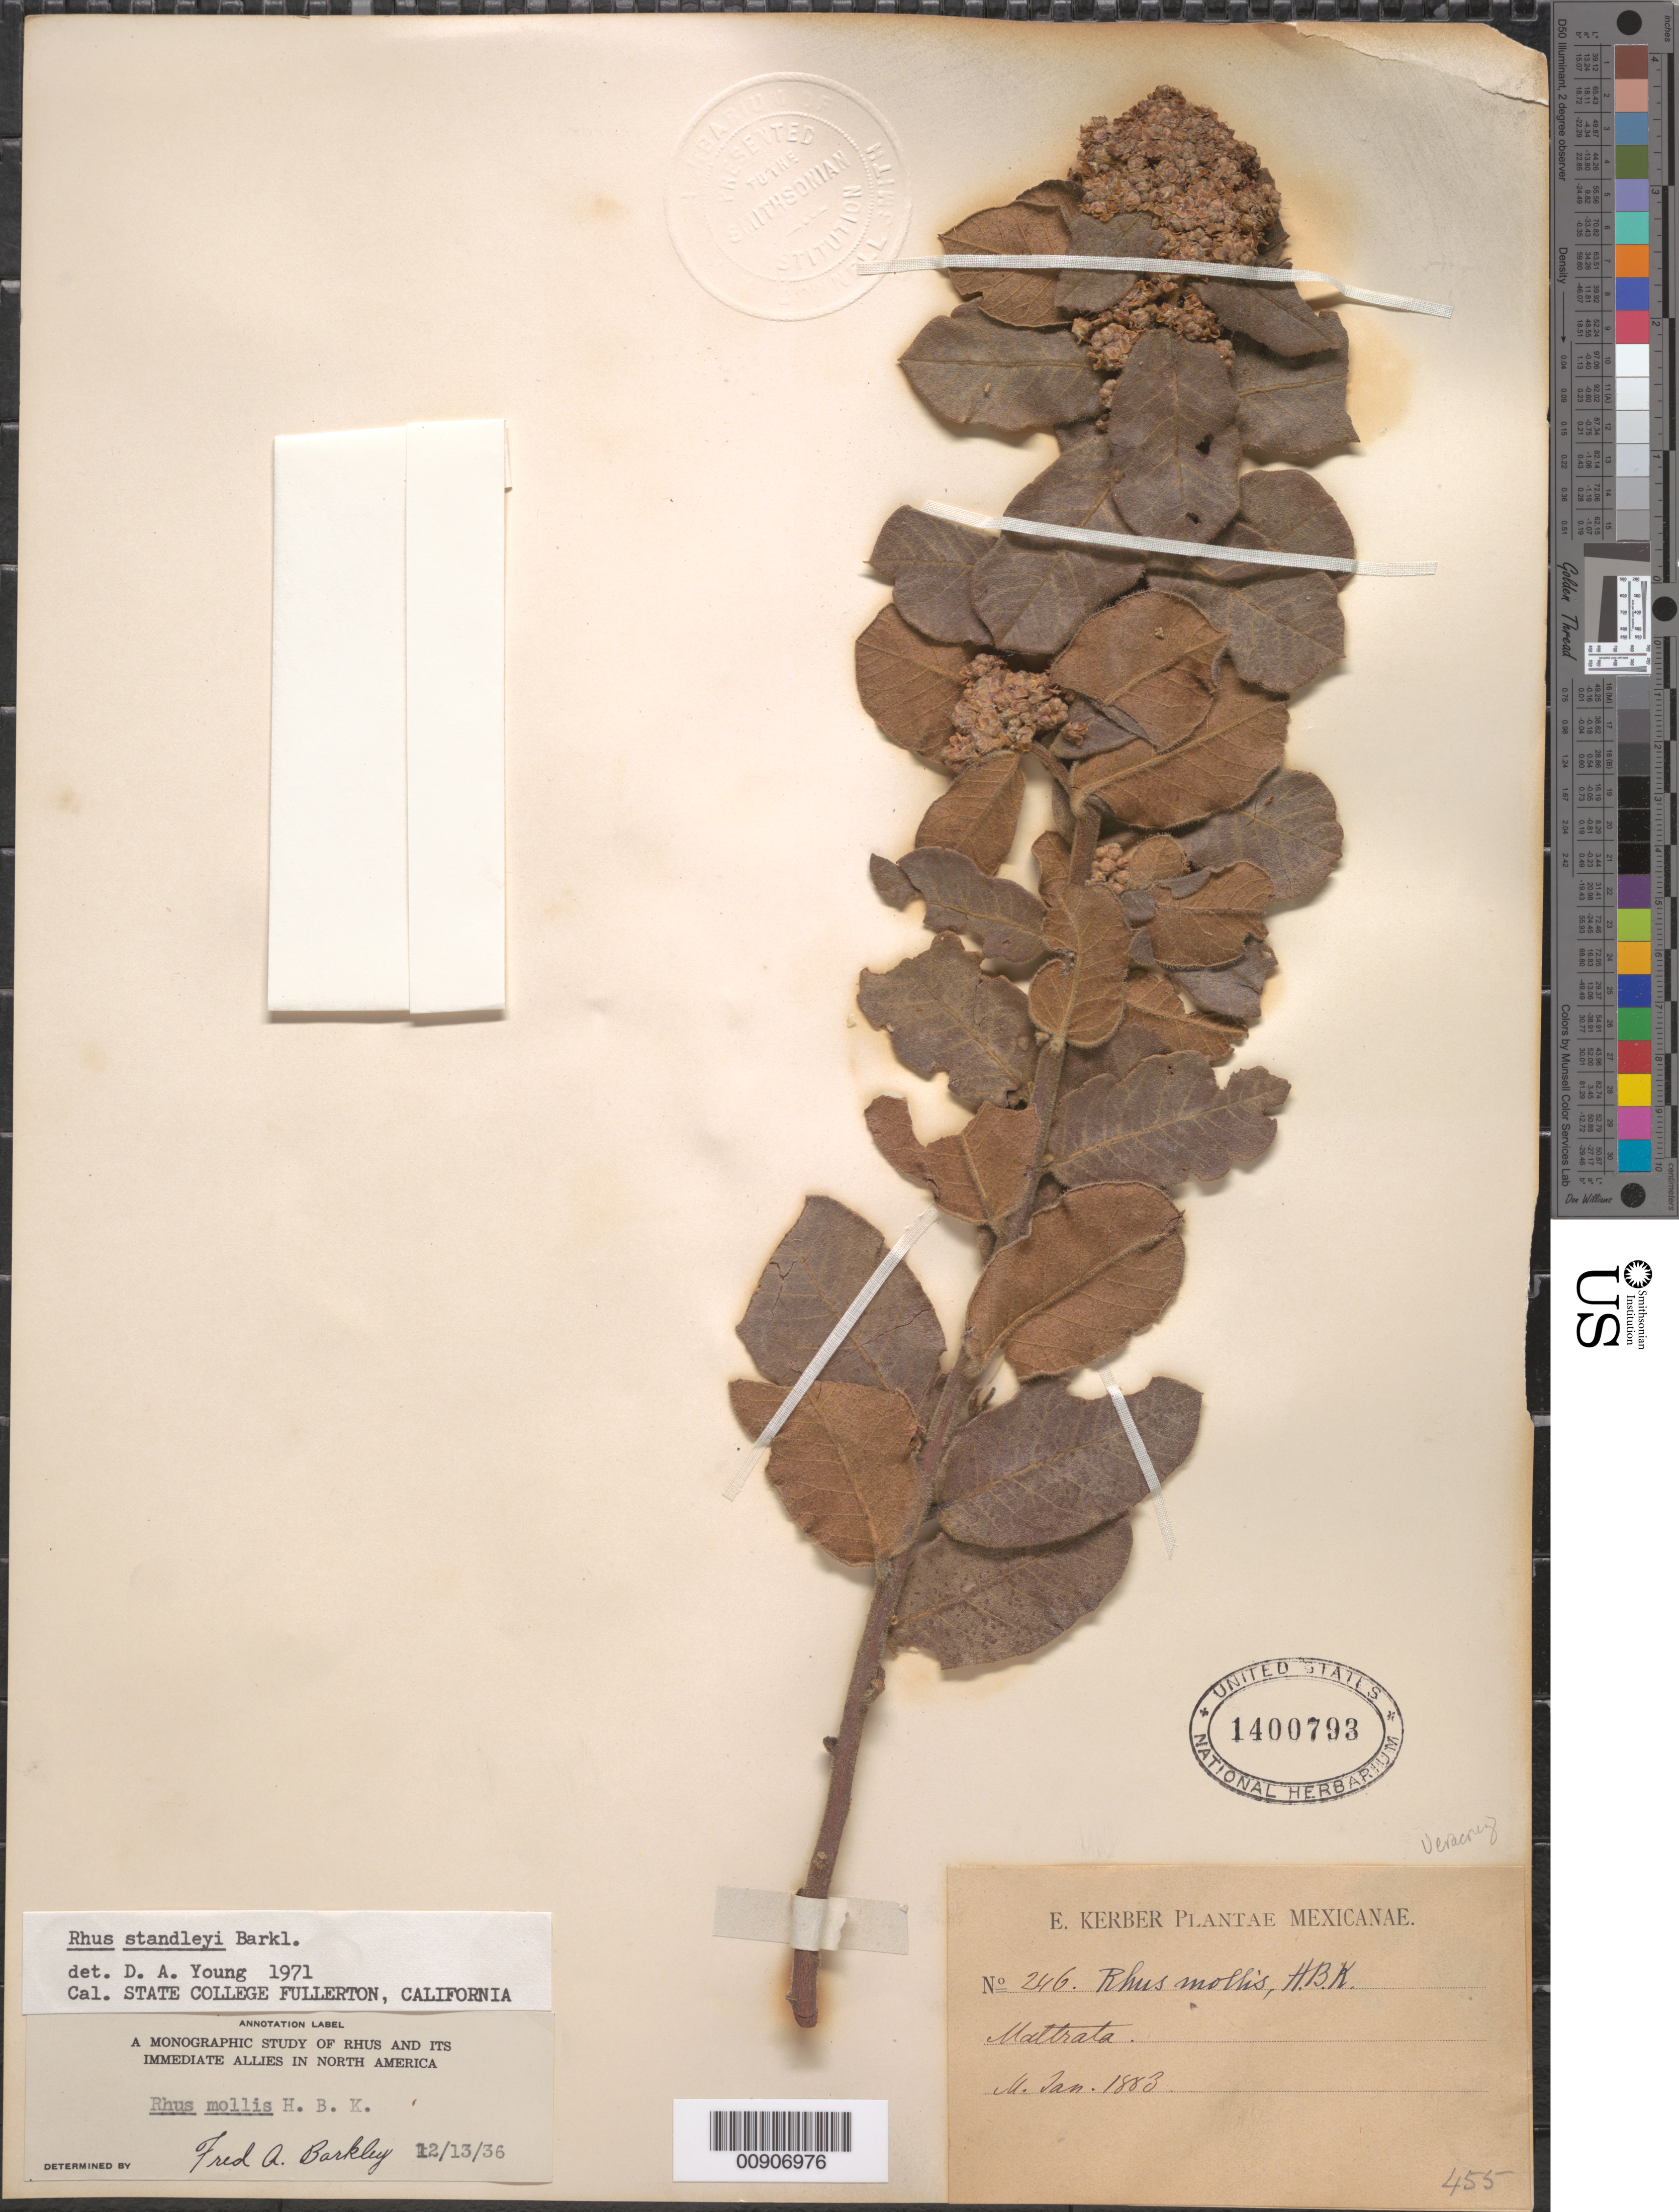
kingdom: Plantae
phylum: Tracheophyta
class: Magnoliopsida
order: Sapindales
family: Anacardiaceae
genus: Rhus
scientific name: Rhus standleyi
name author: F.A. Barkley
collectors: E. Kerber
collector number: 246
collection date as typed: Jan 1883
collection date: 1883-01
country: Mexico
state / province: Veracruz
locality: Maltrata.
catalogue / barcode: US 1400793